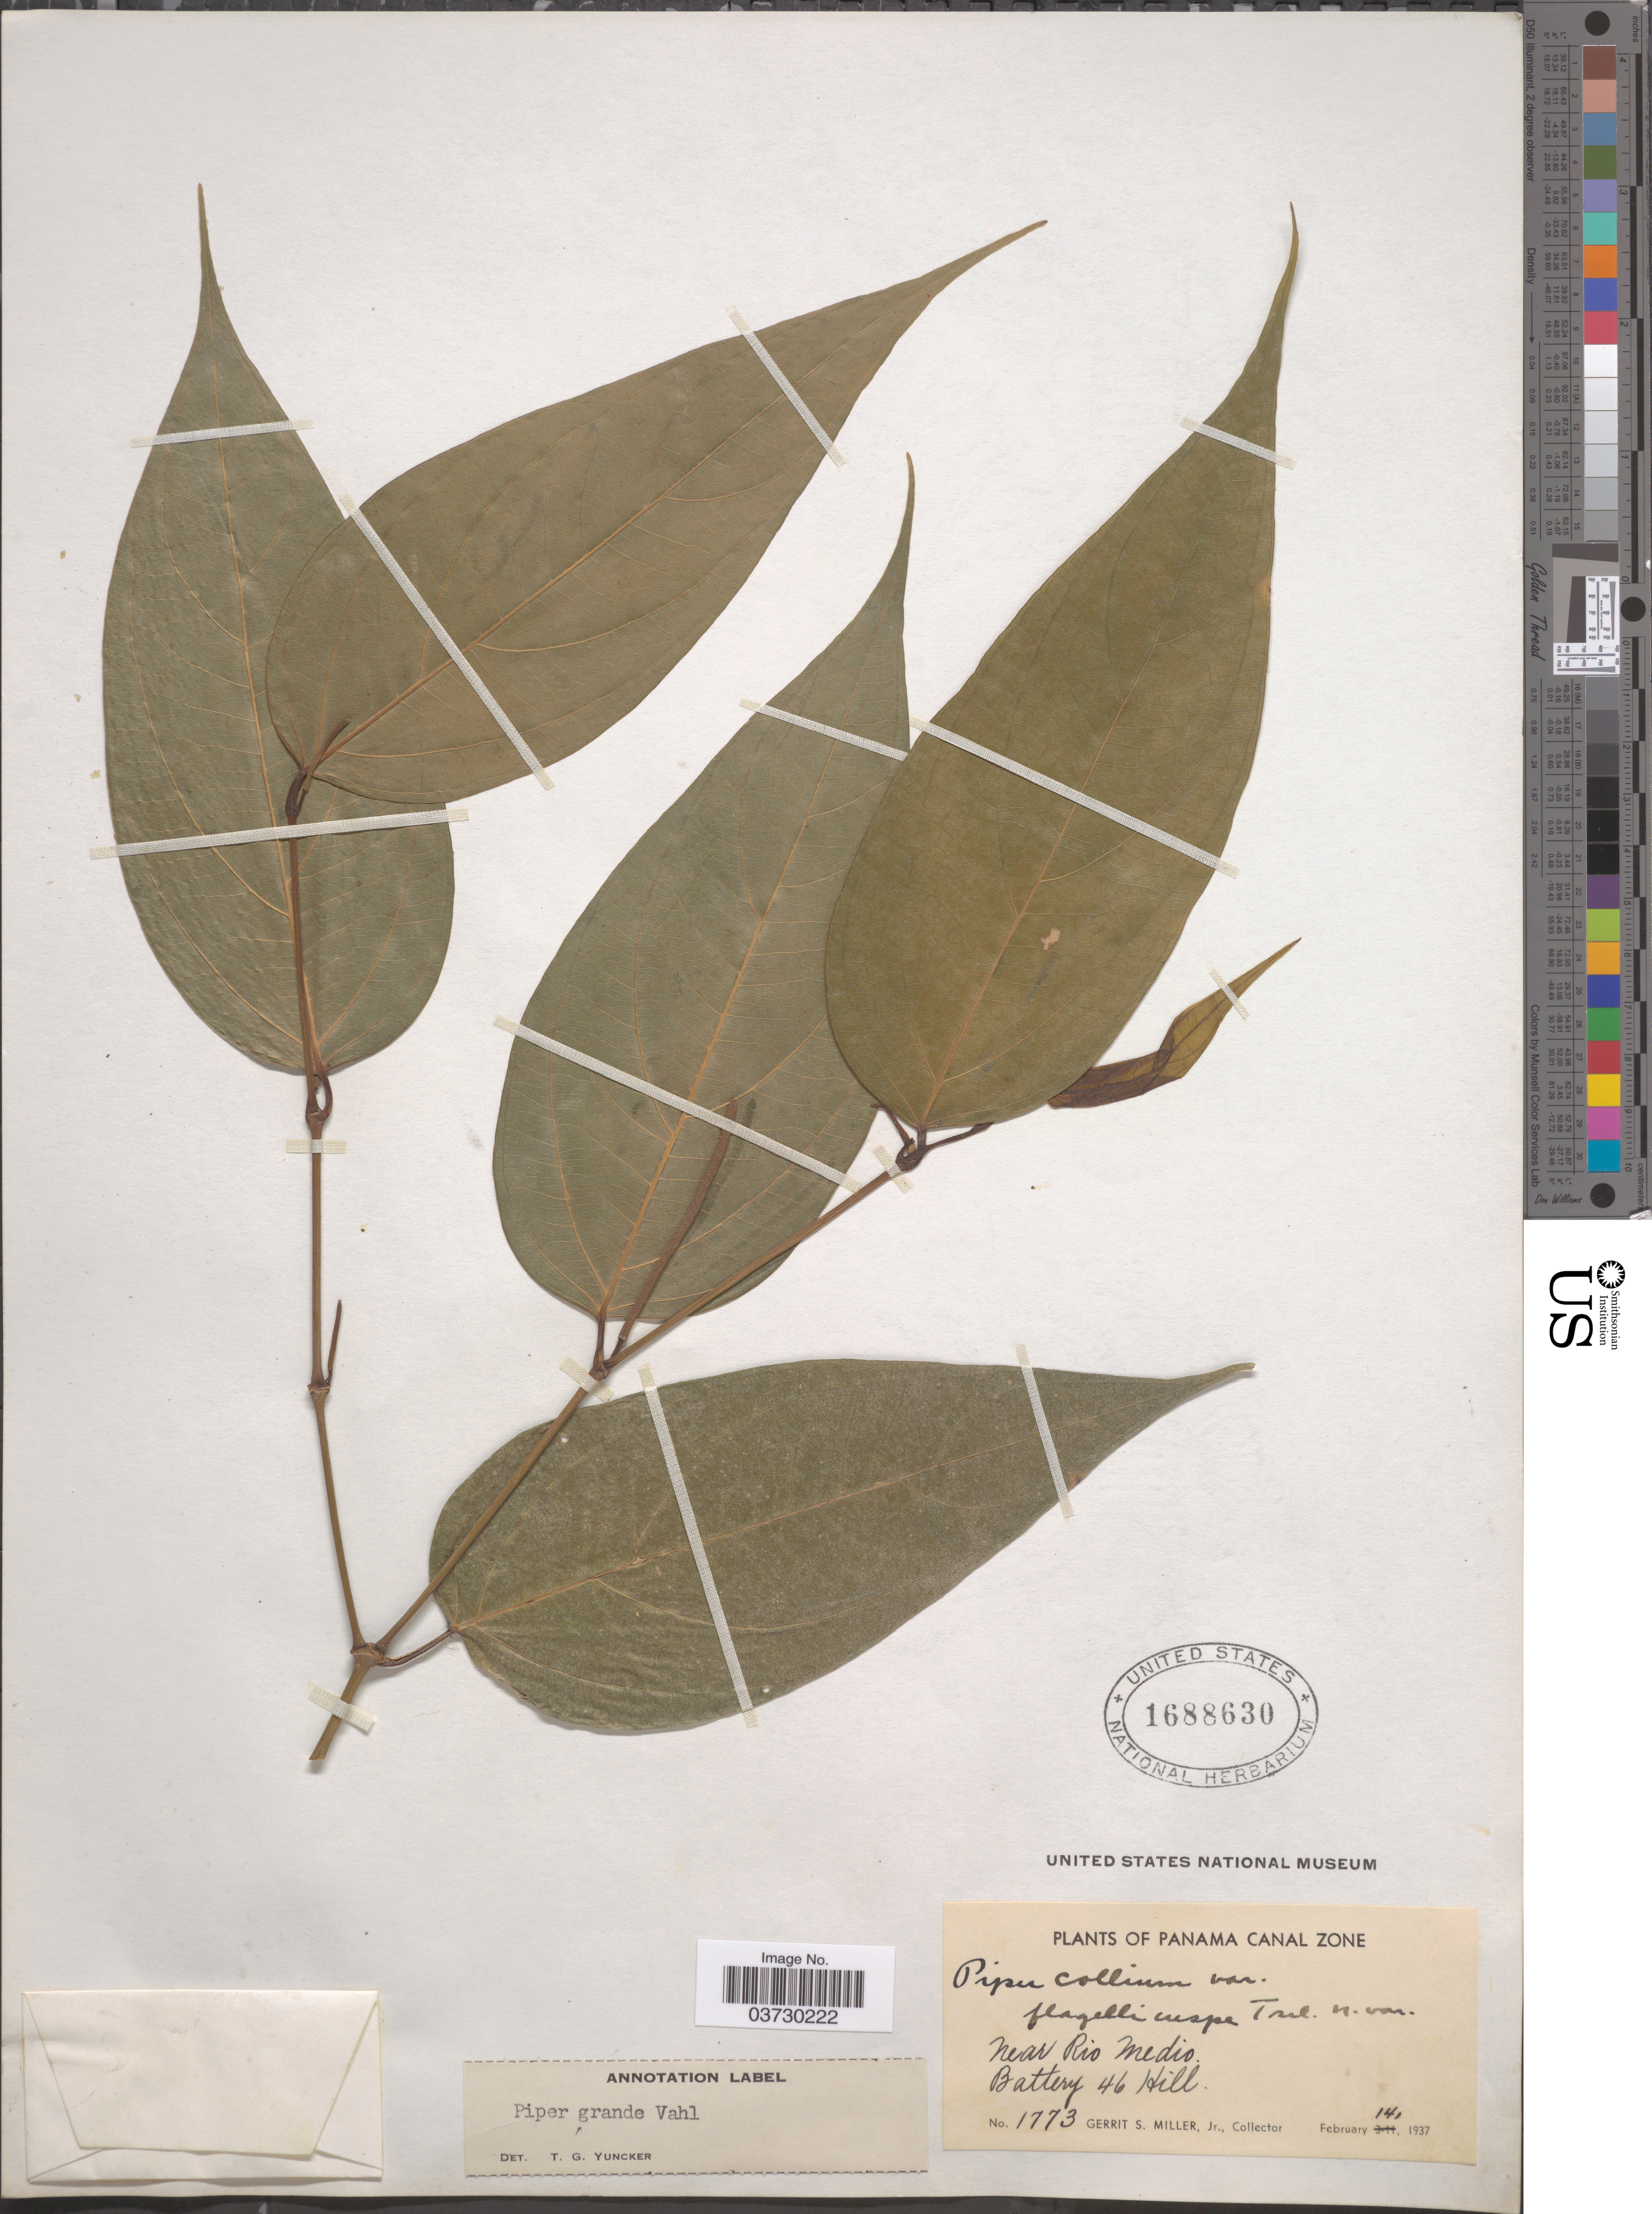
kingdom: Plantae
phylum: Tracheophyta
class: Magnoliopsida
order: Piperales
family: Piperaceae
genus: Piper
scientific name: Piper grande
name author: Vahl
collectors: G. S. Miller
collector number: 1773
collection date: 1937-02-14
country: Panama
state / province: Colón / Panamá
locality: Panama Canal Zone. Near Rio Medio. Battery 46 Hill.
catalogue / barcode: US 1688630